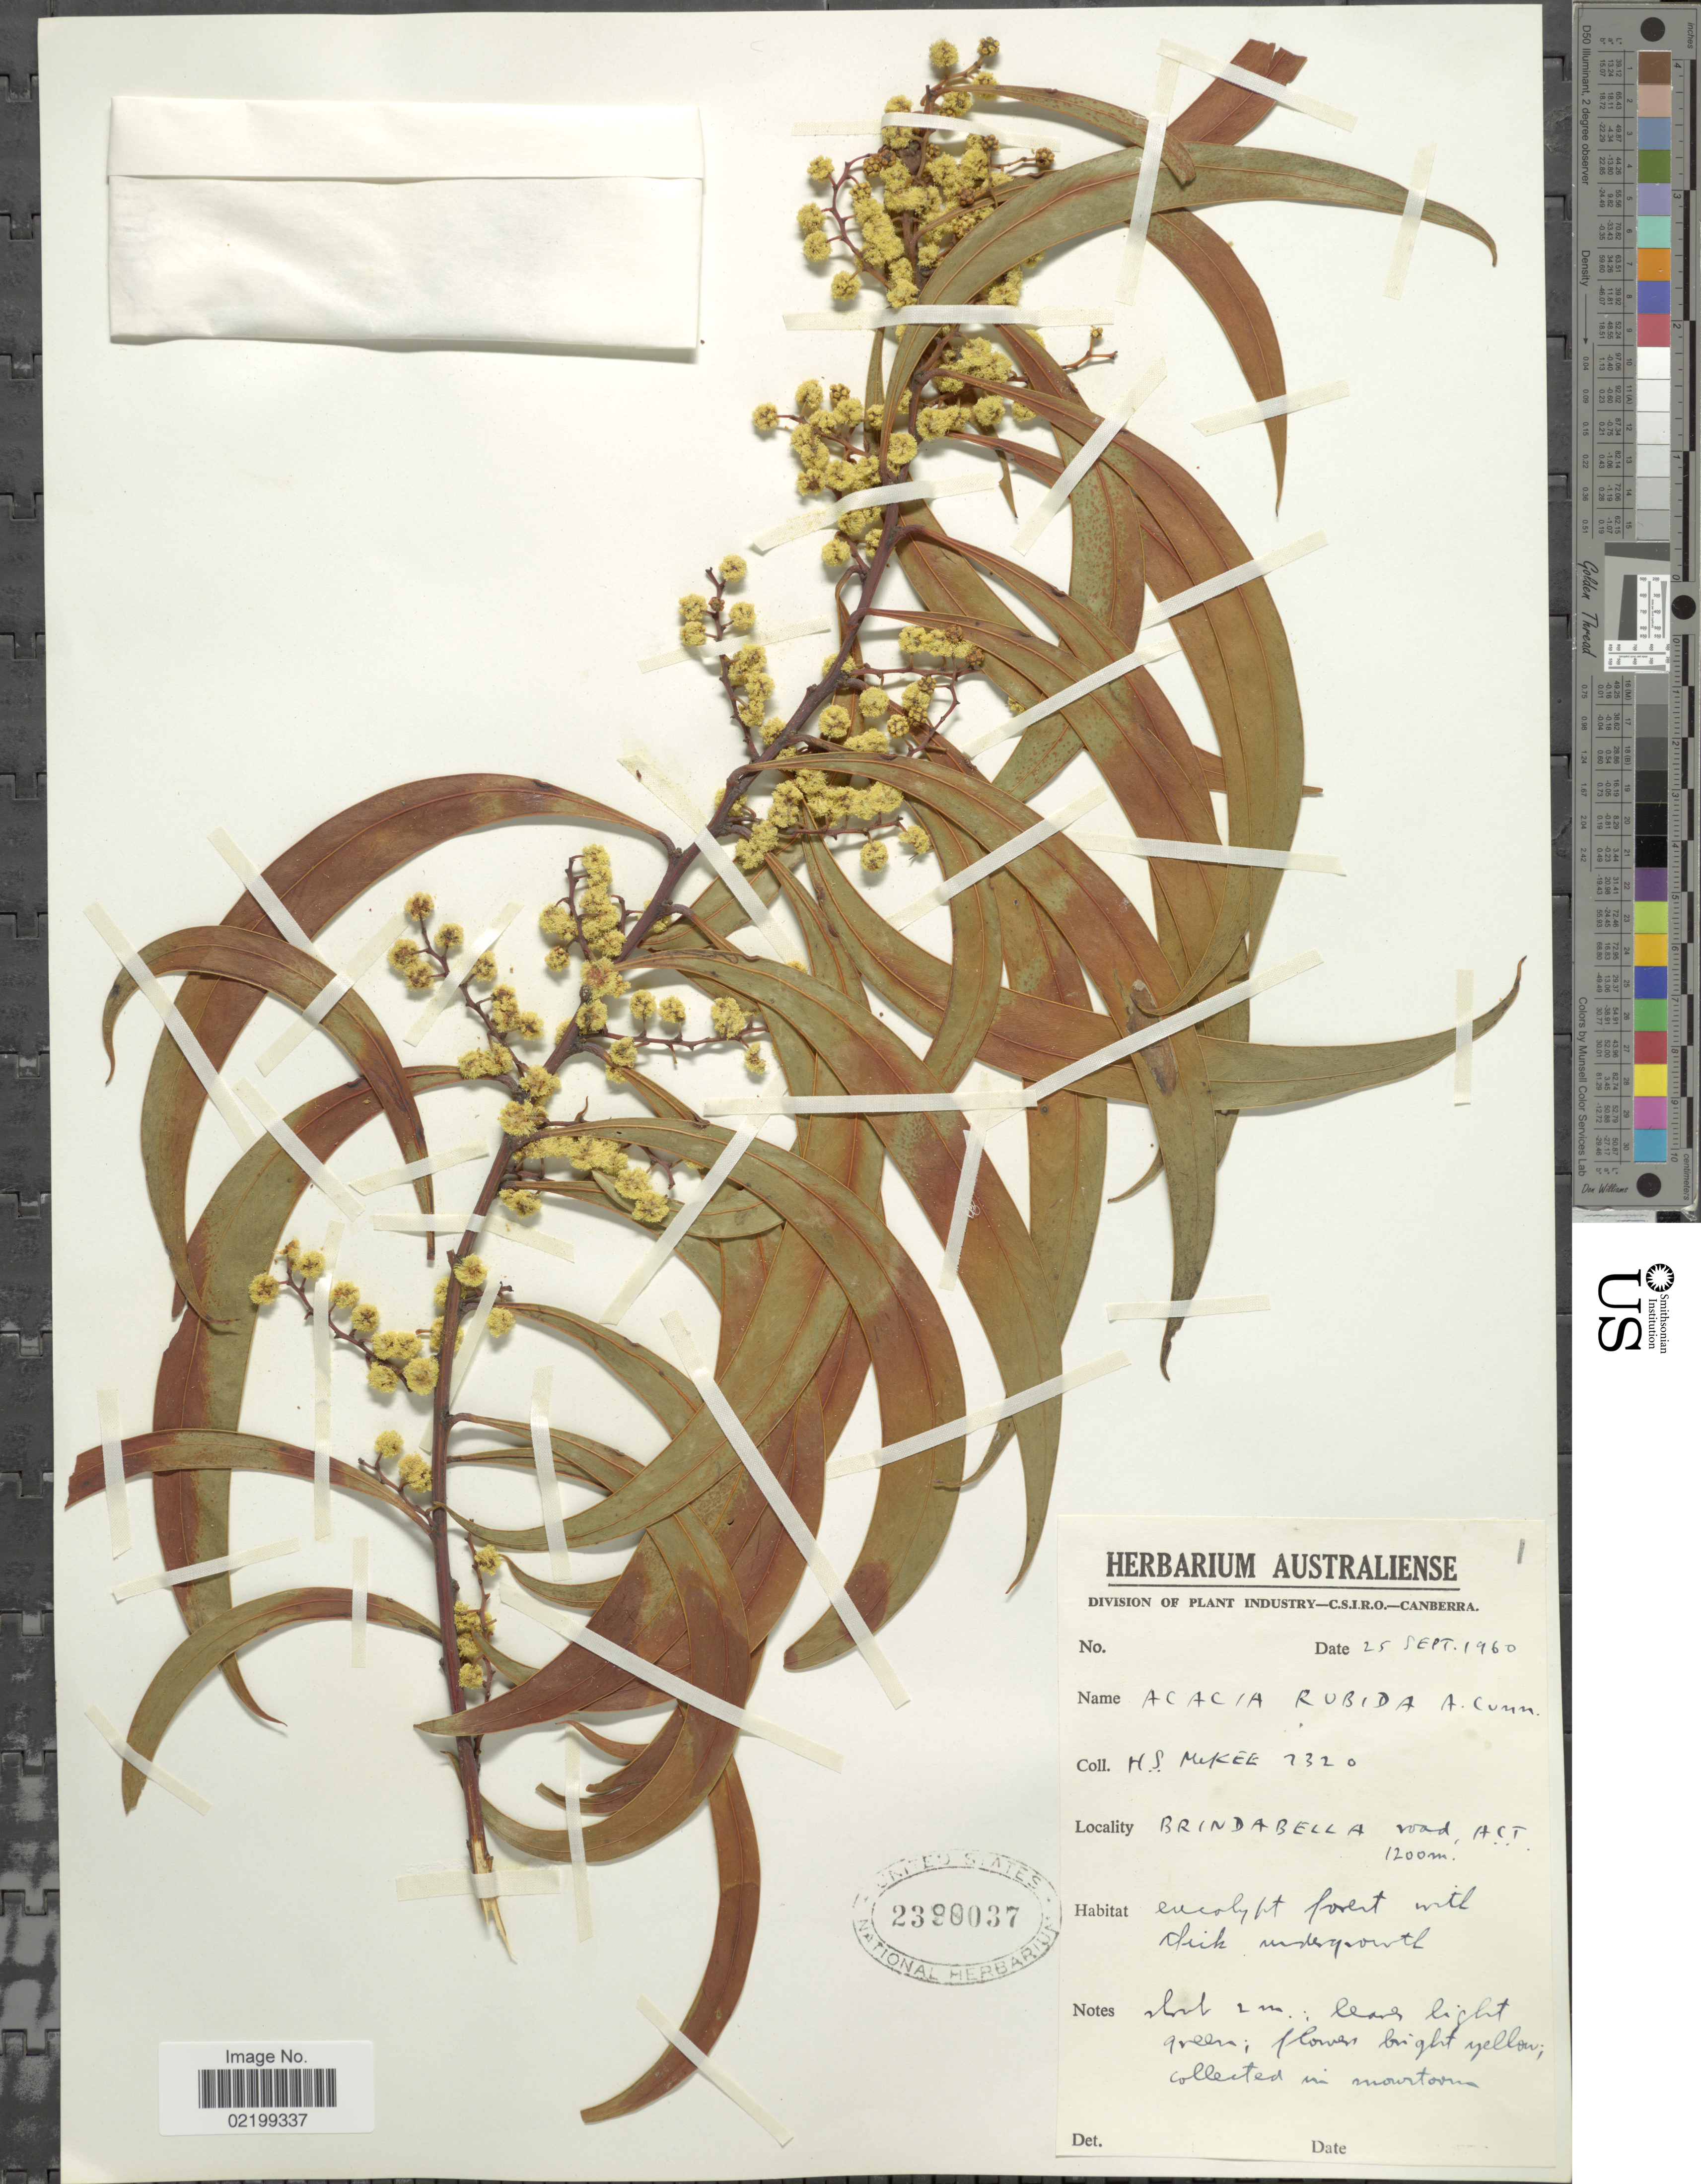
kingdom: Plantae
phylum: Tracheophyta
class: Magnoliopsida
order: Fabales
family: Fabaceae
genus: Acacia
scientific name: Acacia rubida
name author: A. Cunn.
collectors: H. S. McKee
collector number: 7320*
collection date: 1960-09-25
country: Australia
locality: Braindabella road, A.C.T.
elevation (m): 1200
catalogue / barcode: US 2390037